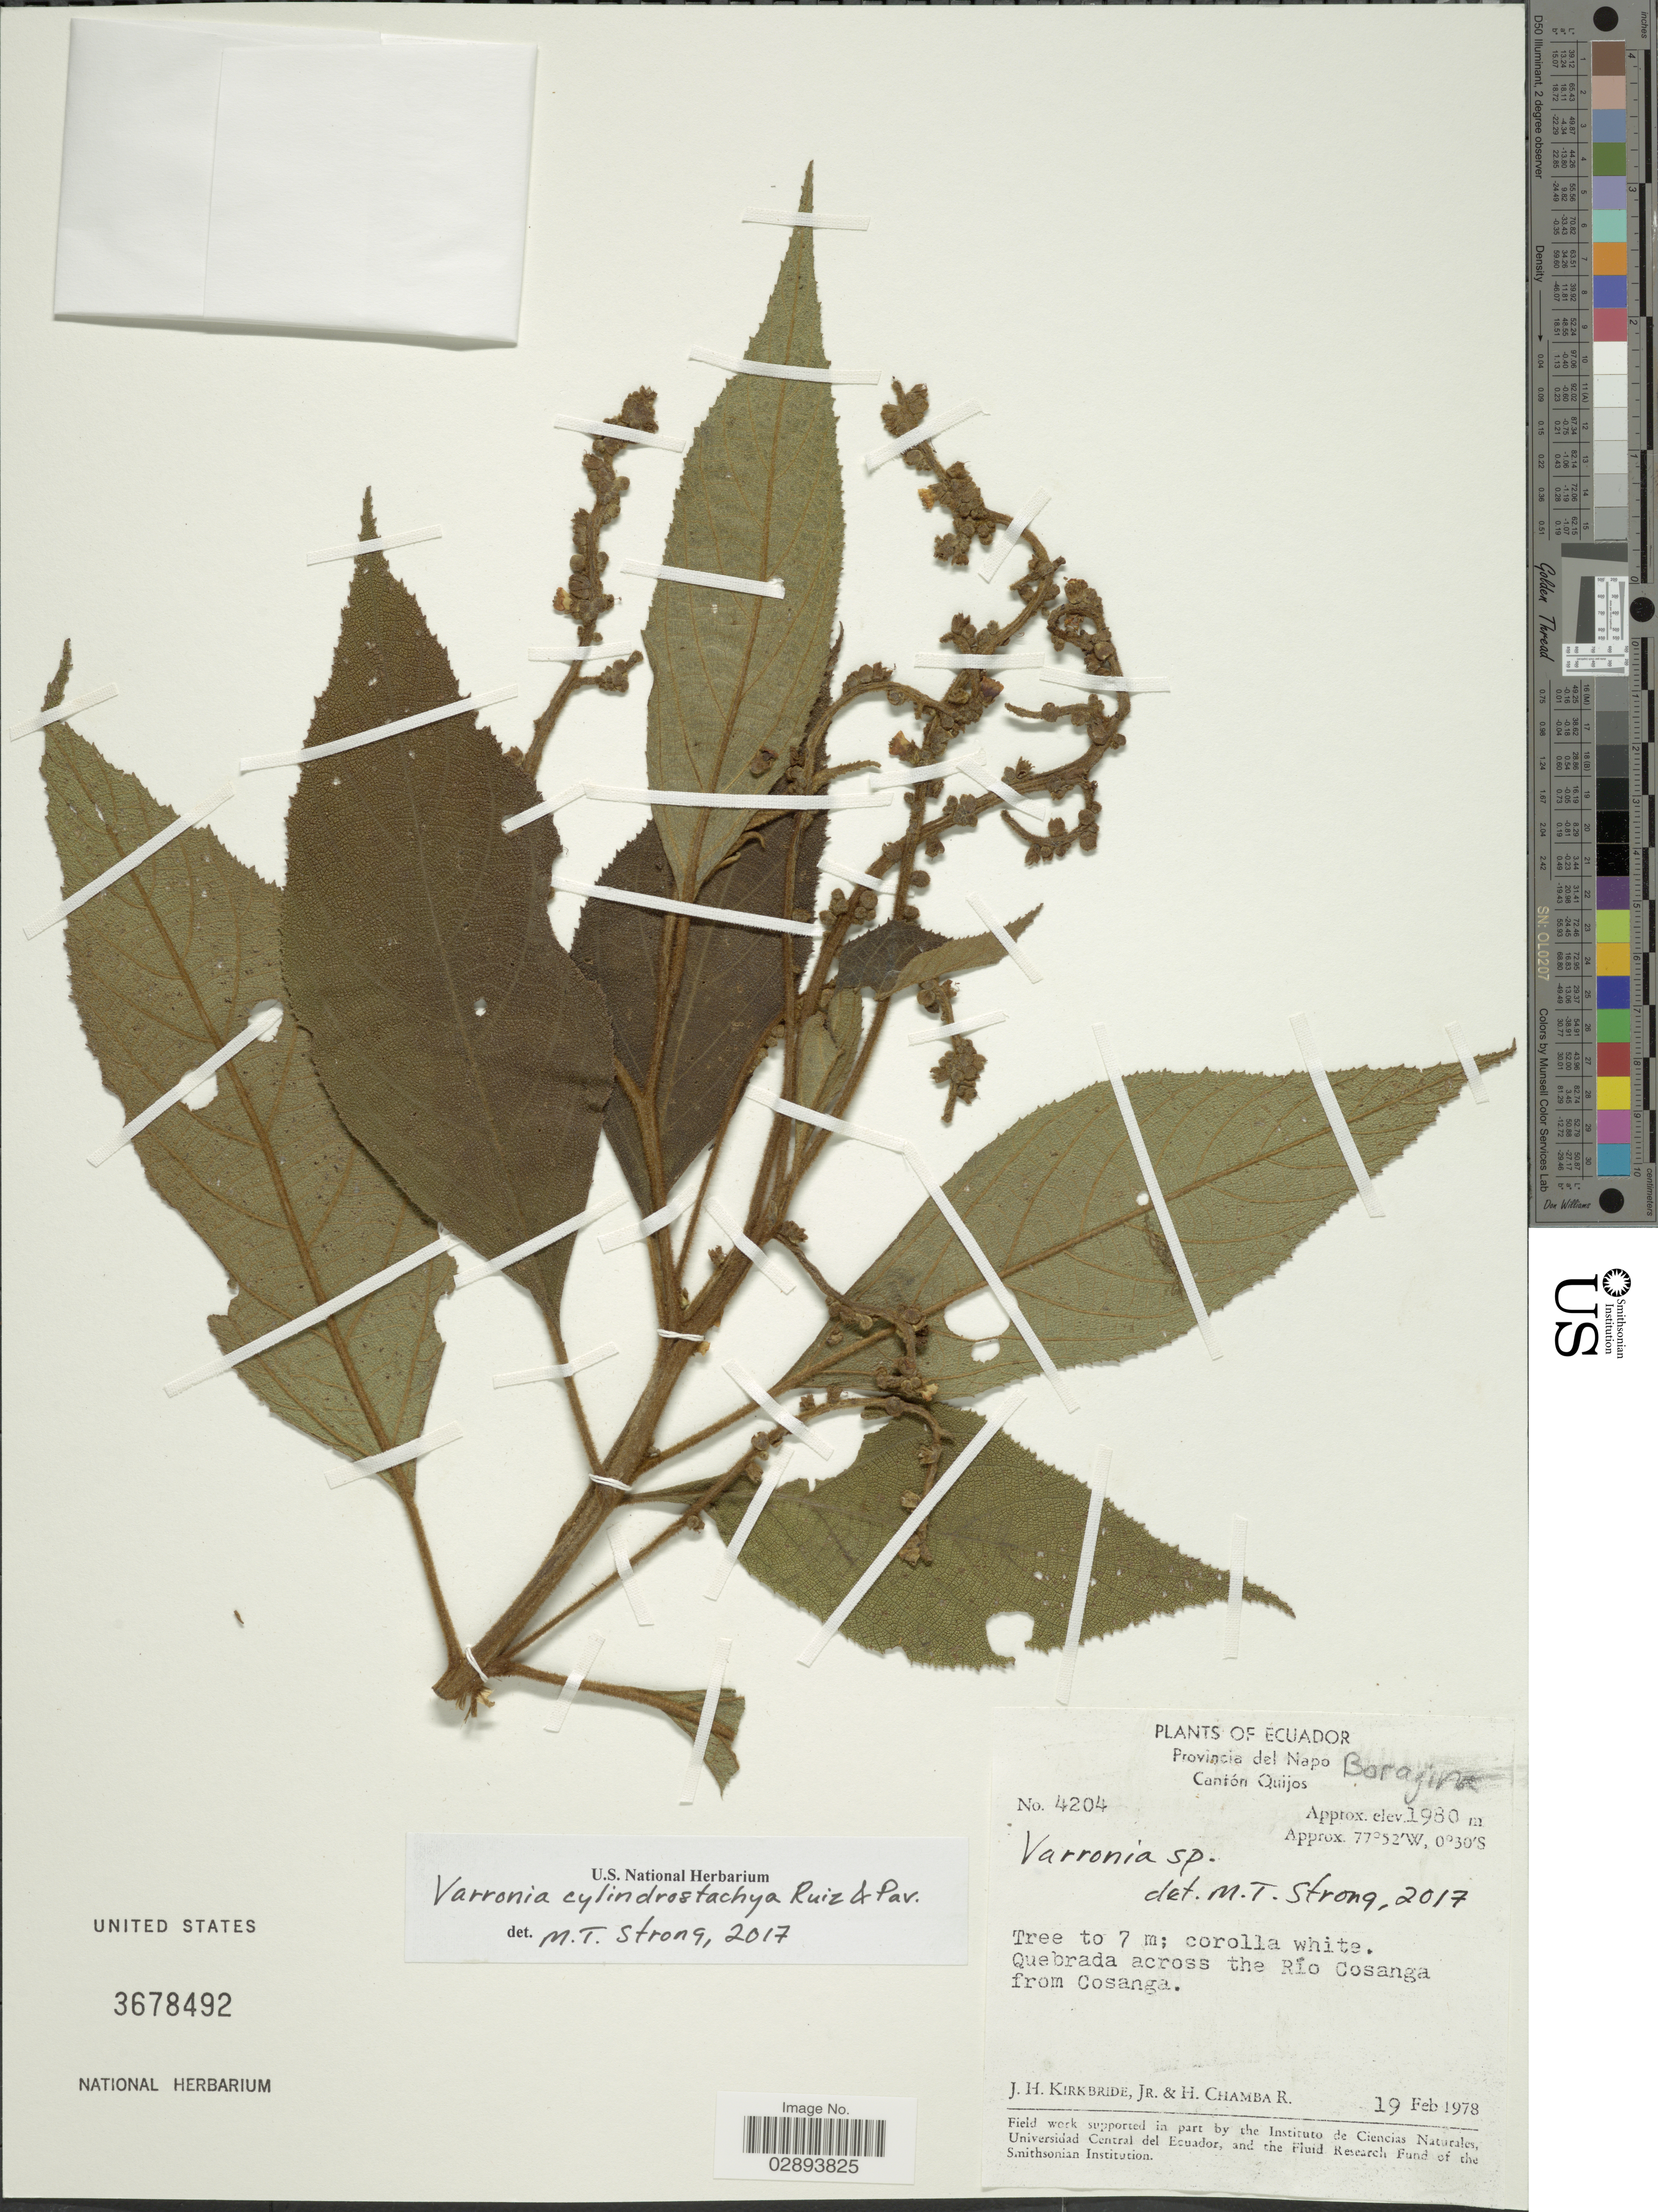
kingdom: Plantae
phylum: Tracheophyta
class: Magnoliopsida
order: Boraginales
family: Cordiaceae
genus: Varronia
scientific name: Varronia cylindrostachya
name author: Ruiz & Pav.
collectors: J. H. Kirkbride & H. Chamba R.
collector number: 4204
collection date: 1978-02-19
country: Ecuador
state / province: Napo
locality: Cantón Quijos, Quebrada across the Río Cosanga from Cosanga.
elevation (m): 1980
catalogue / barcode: US 3678492